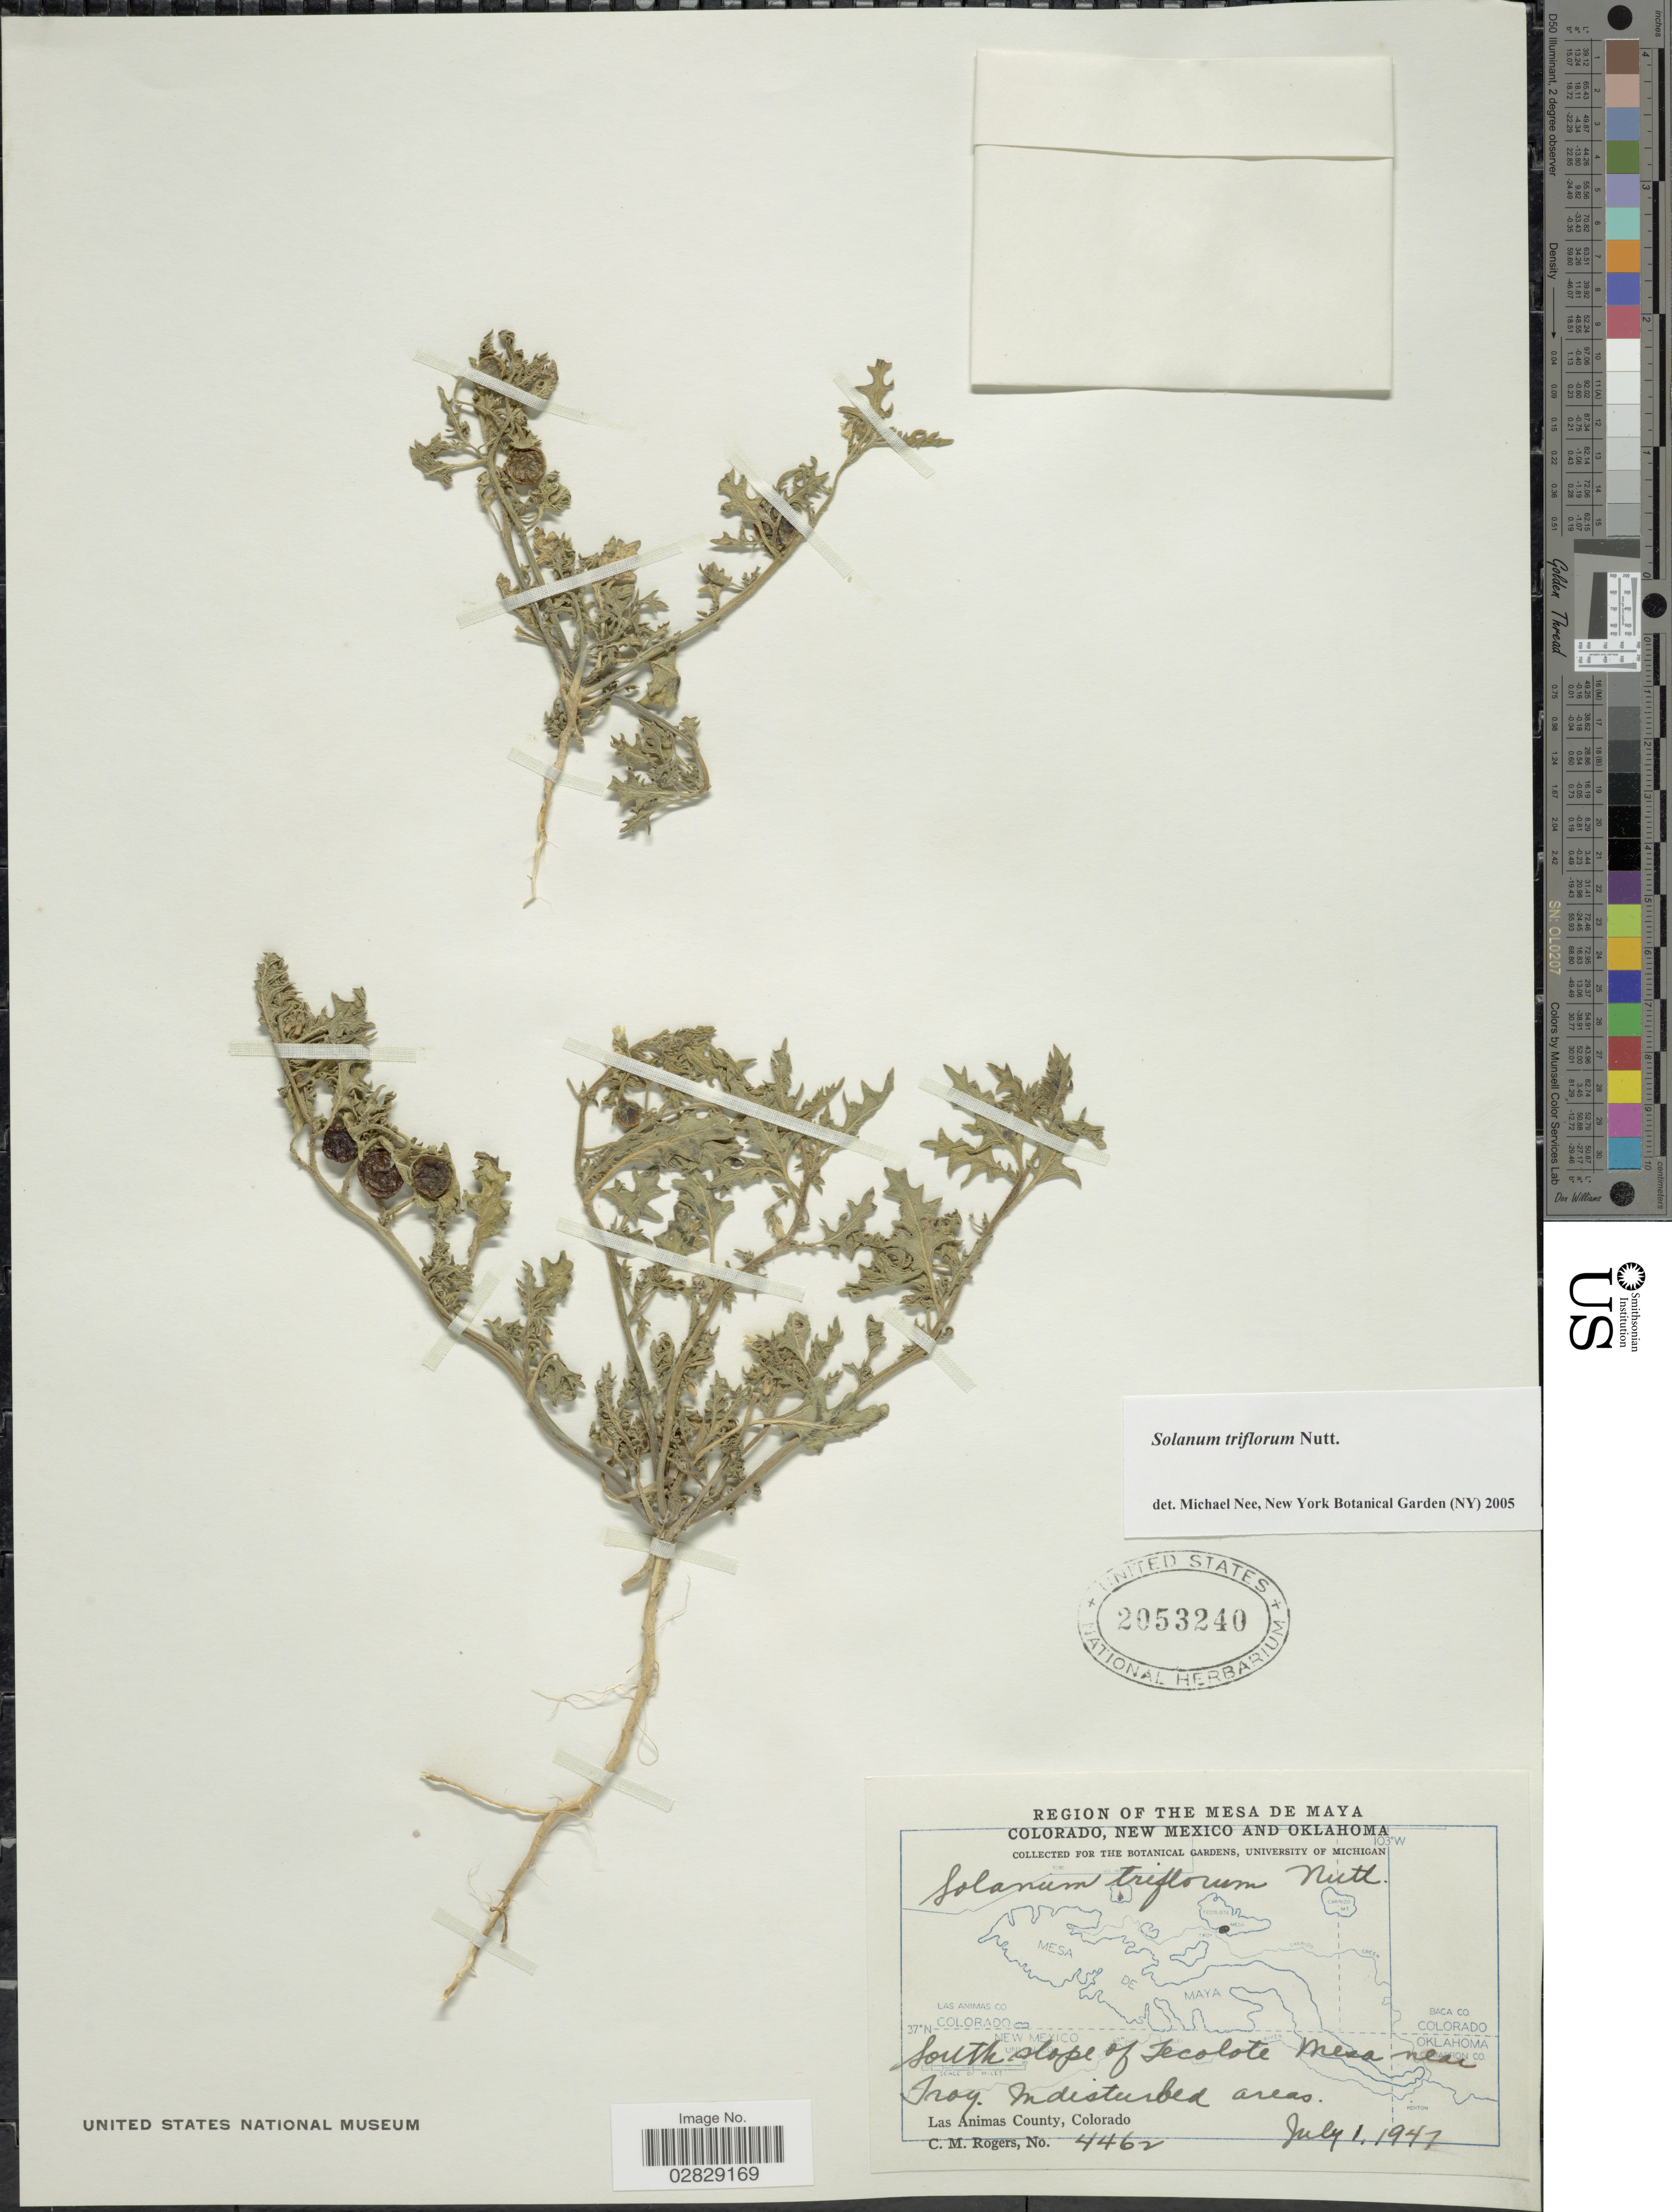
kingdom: Plantae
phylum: Tracheophyta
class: Magnoliopsida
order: Solanales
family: Solanaceae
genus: Solanum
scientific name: Solanum triflorum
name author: Nutt.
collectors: C. M. Rogers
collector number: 4462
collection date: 1947-07-01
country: United States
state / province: Colorado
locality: Region de Mesa de Maya. South slope of Tecolote Mesa near Troy. Las Animas County.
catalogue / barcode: US 2053240